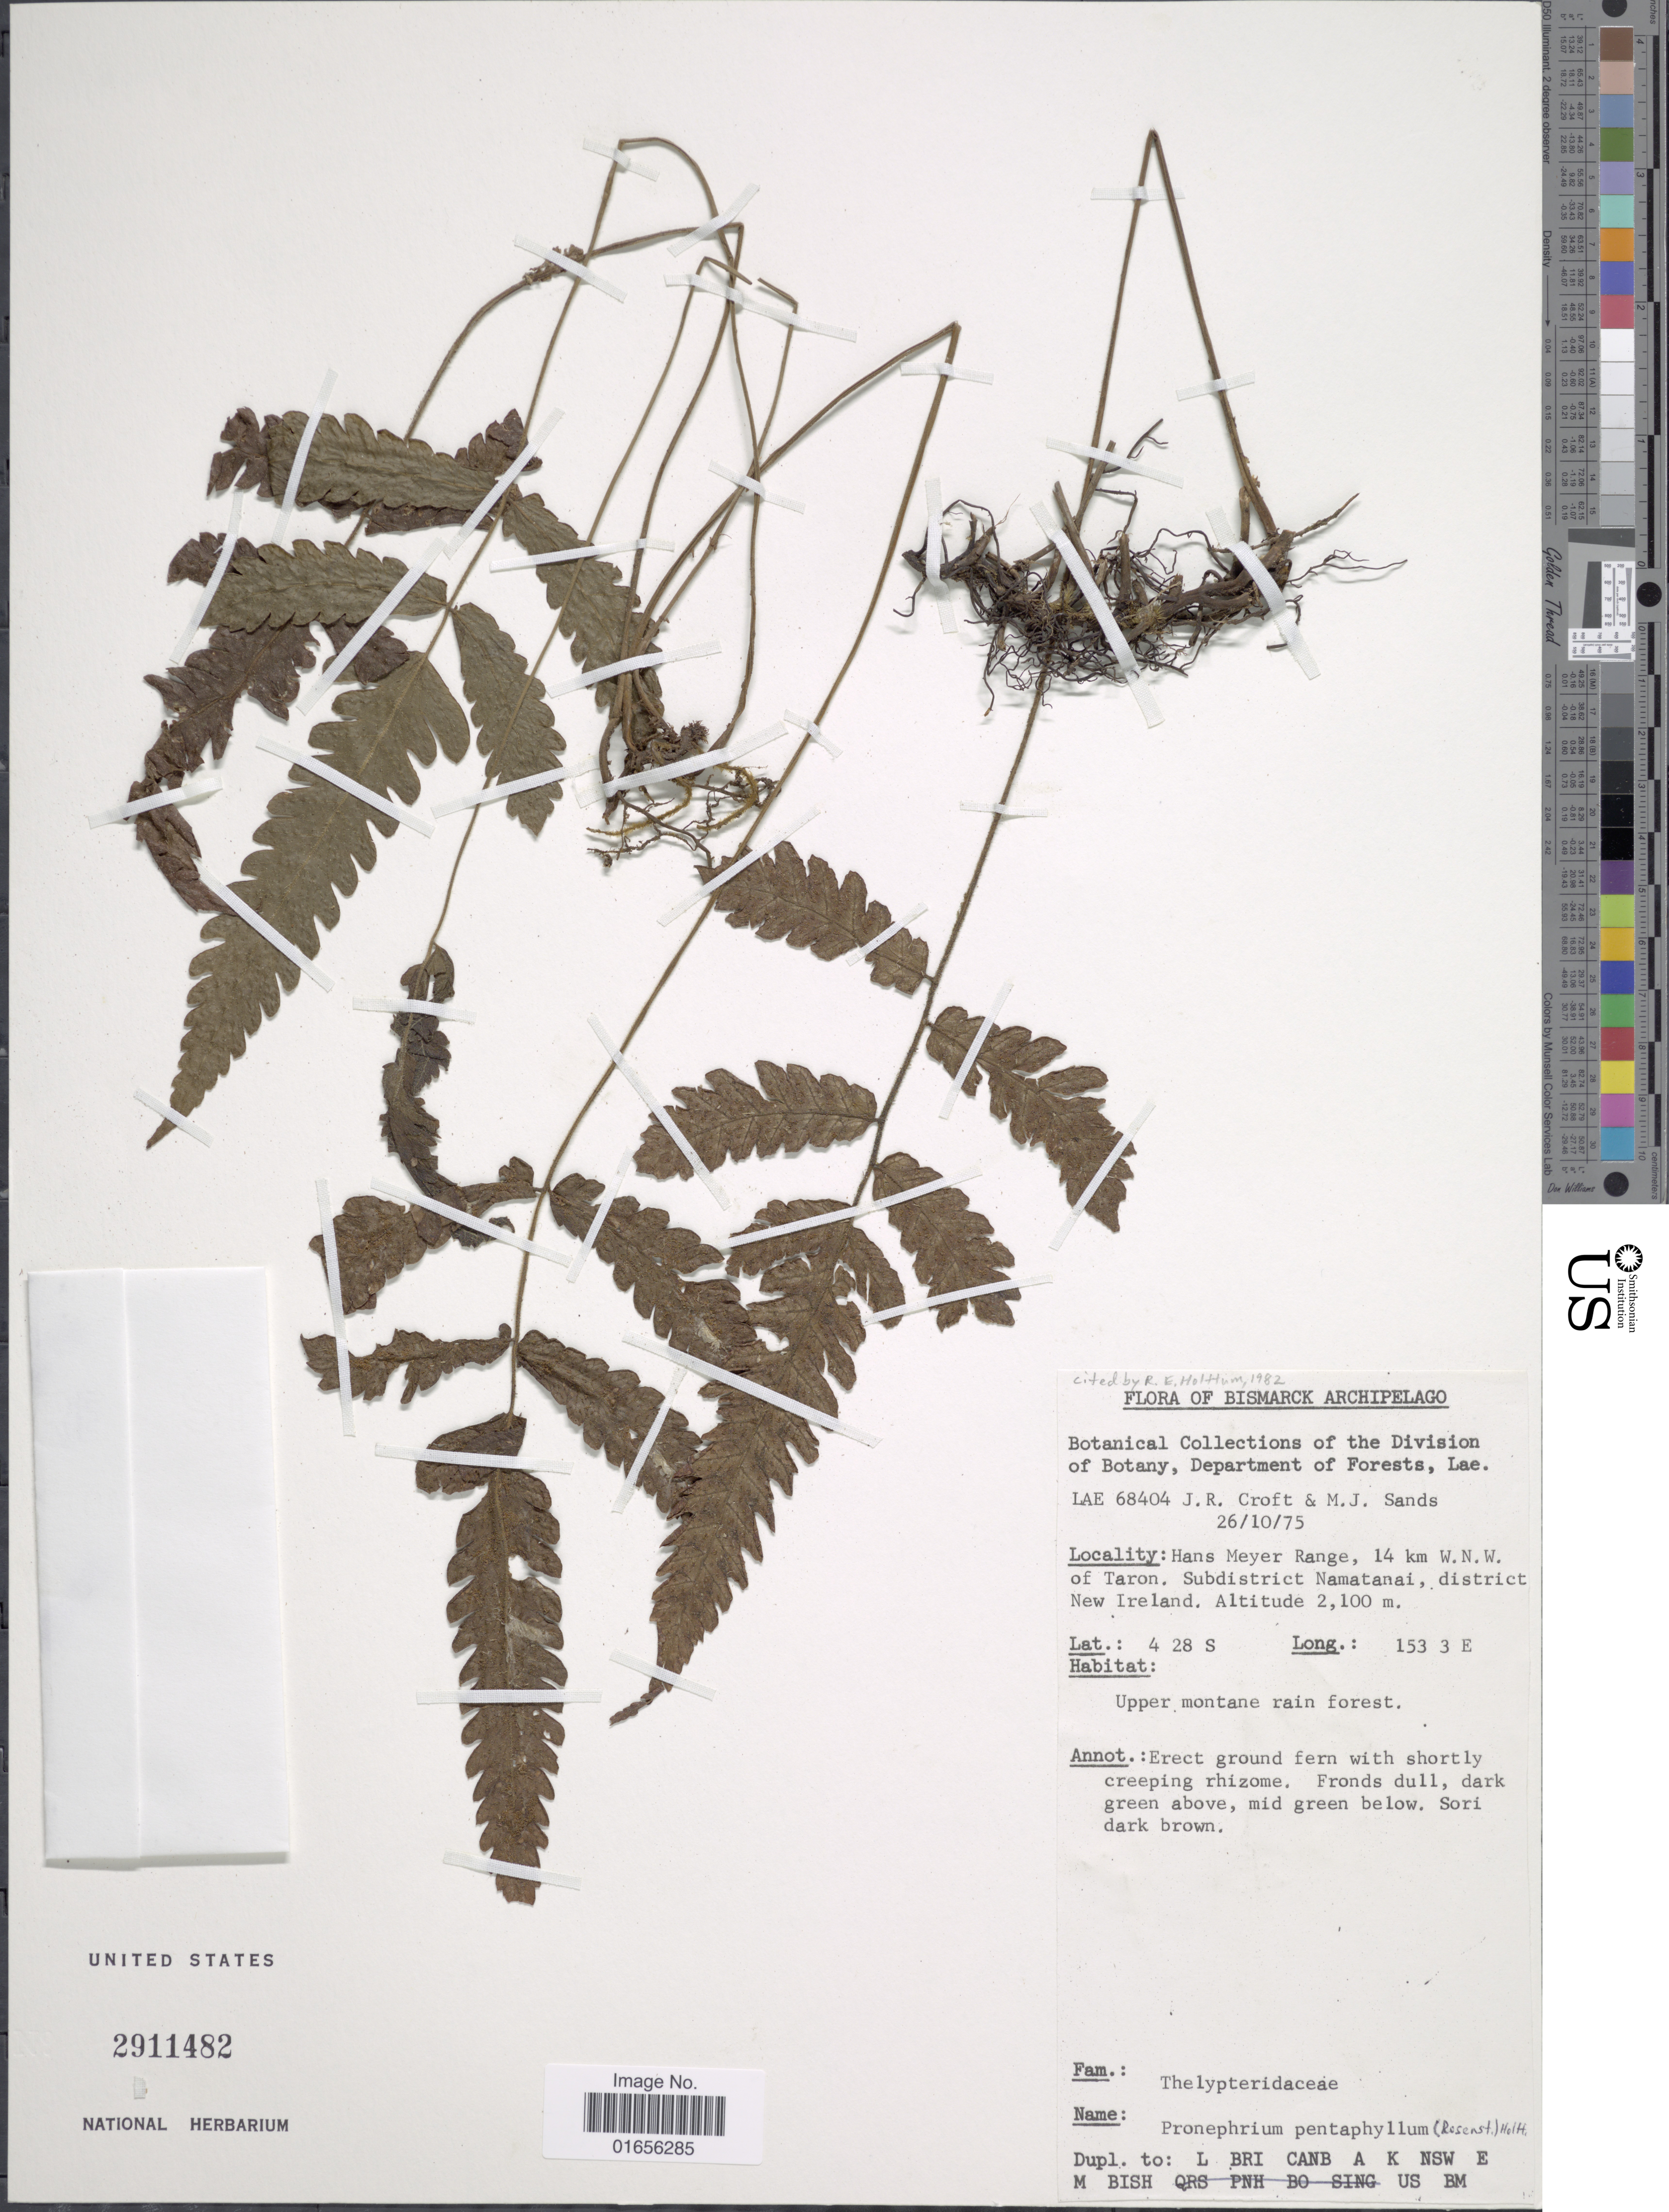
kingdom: Plantae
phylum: Tracheophyta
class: Polypodiopsida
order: Polypodiales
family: Thelypteridaceae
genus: Pronephrium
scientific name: Pronephrium pentaphyllum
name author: (Rosenst.) Holttum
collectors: J. R. Croft & M. Sands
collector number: LAE 68404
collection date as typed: Transcribed d/m/y: 26/10/75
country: Papua New Guinea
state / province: New Ireland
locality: Bismarck Archipelago, Hans Meyer Range, 14 km W.N.W. of Taron, Subdistrict Namatanai, District New Ireland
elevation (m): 2100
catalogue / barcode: US 2911482